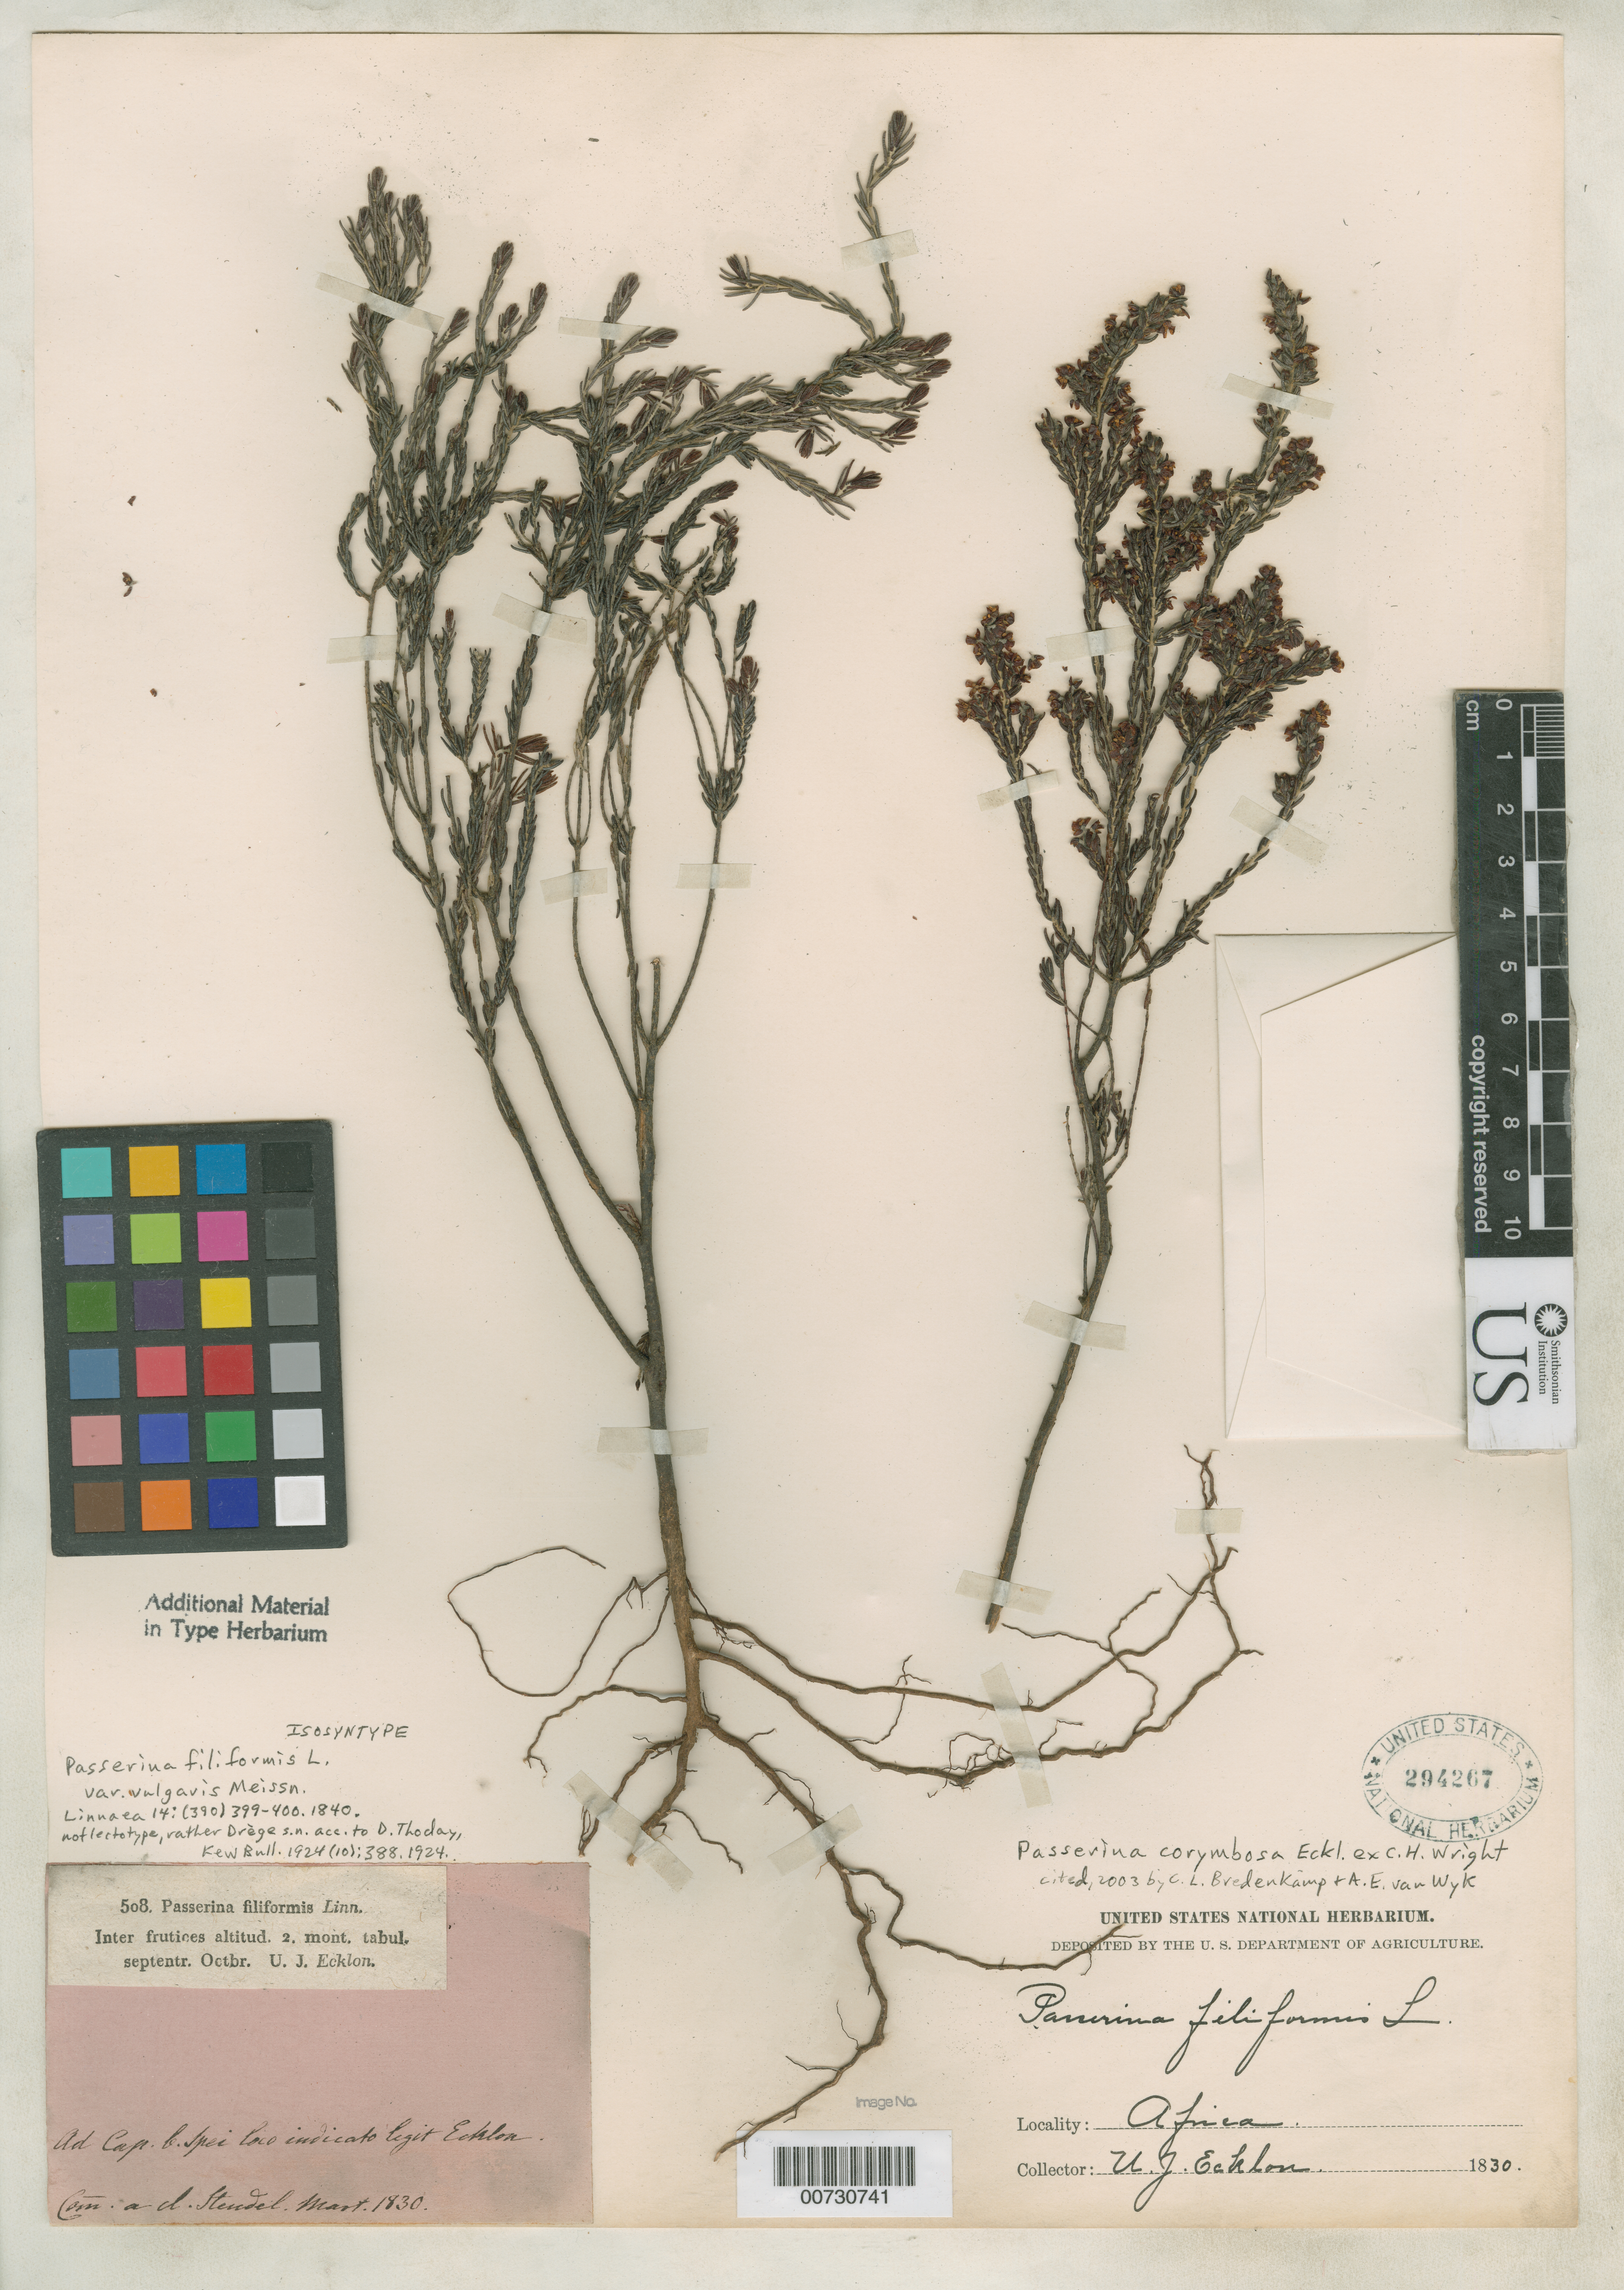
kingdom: Plantae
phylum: Tracheophyta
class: Magnoliopsida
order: Malvales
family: Thymelaeaceae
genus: Passerina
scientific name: Passerina filiformis var. vulgaris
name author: Meisn.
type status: Isosyntype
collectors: C. F. Ecklon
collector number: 508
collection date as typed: Mar 1830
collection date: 1830-03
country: South Africa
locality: Cap C. Spei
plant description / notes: "U. J. Ecklon"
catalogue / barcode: US 294267